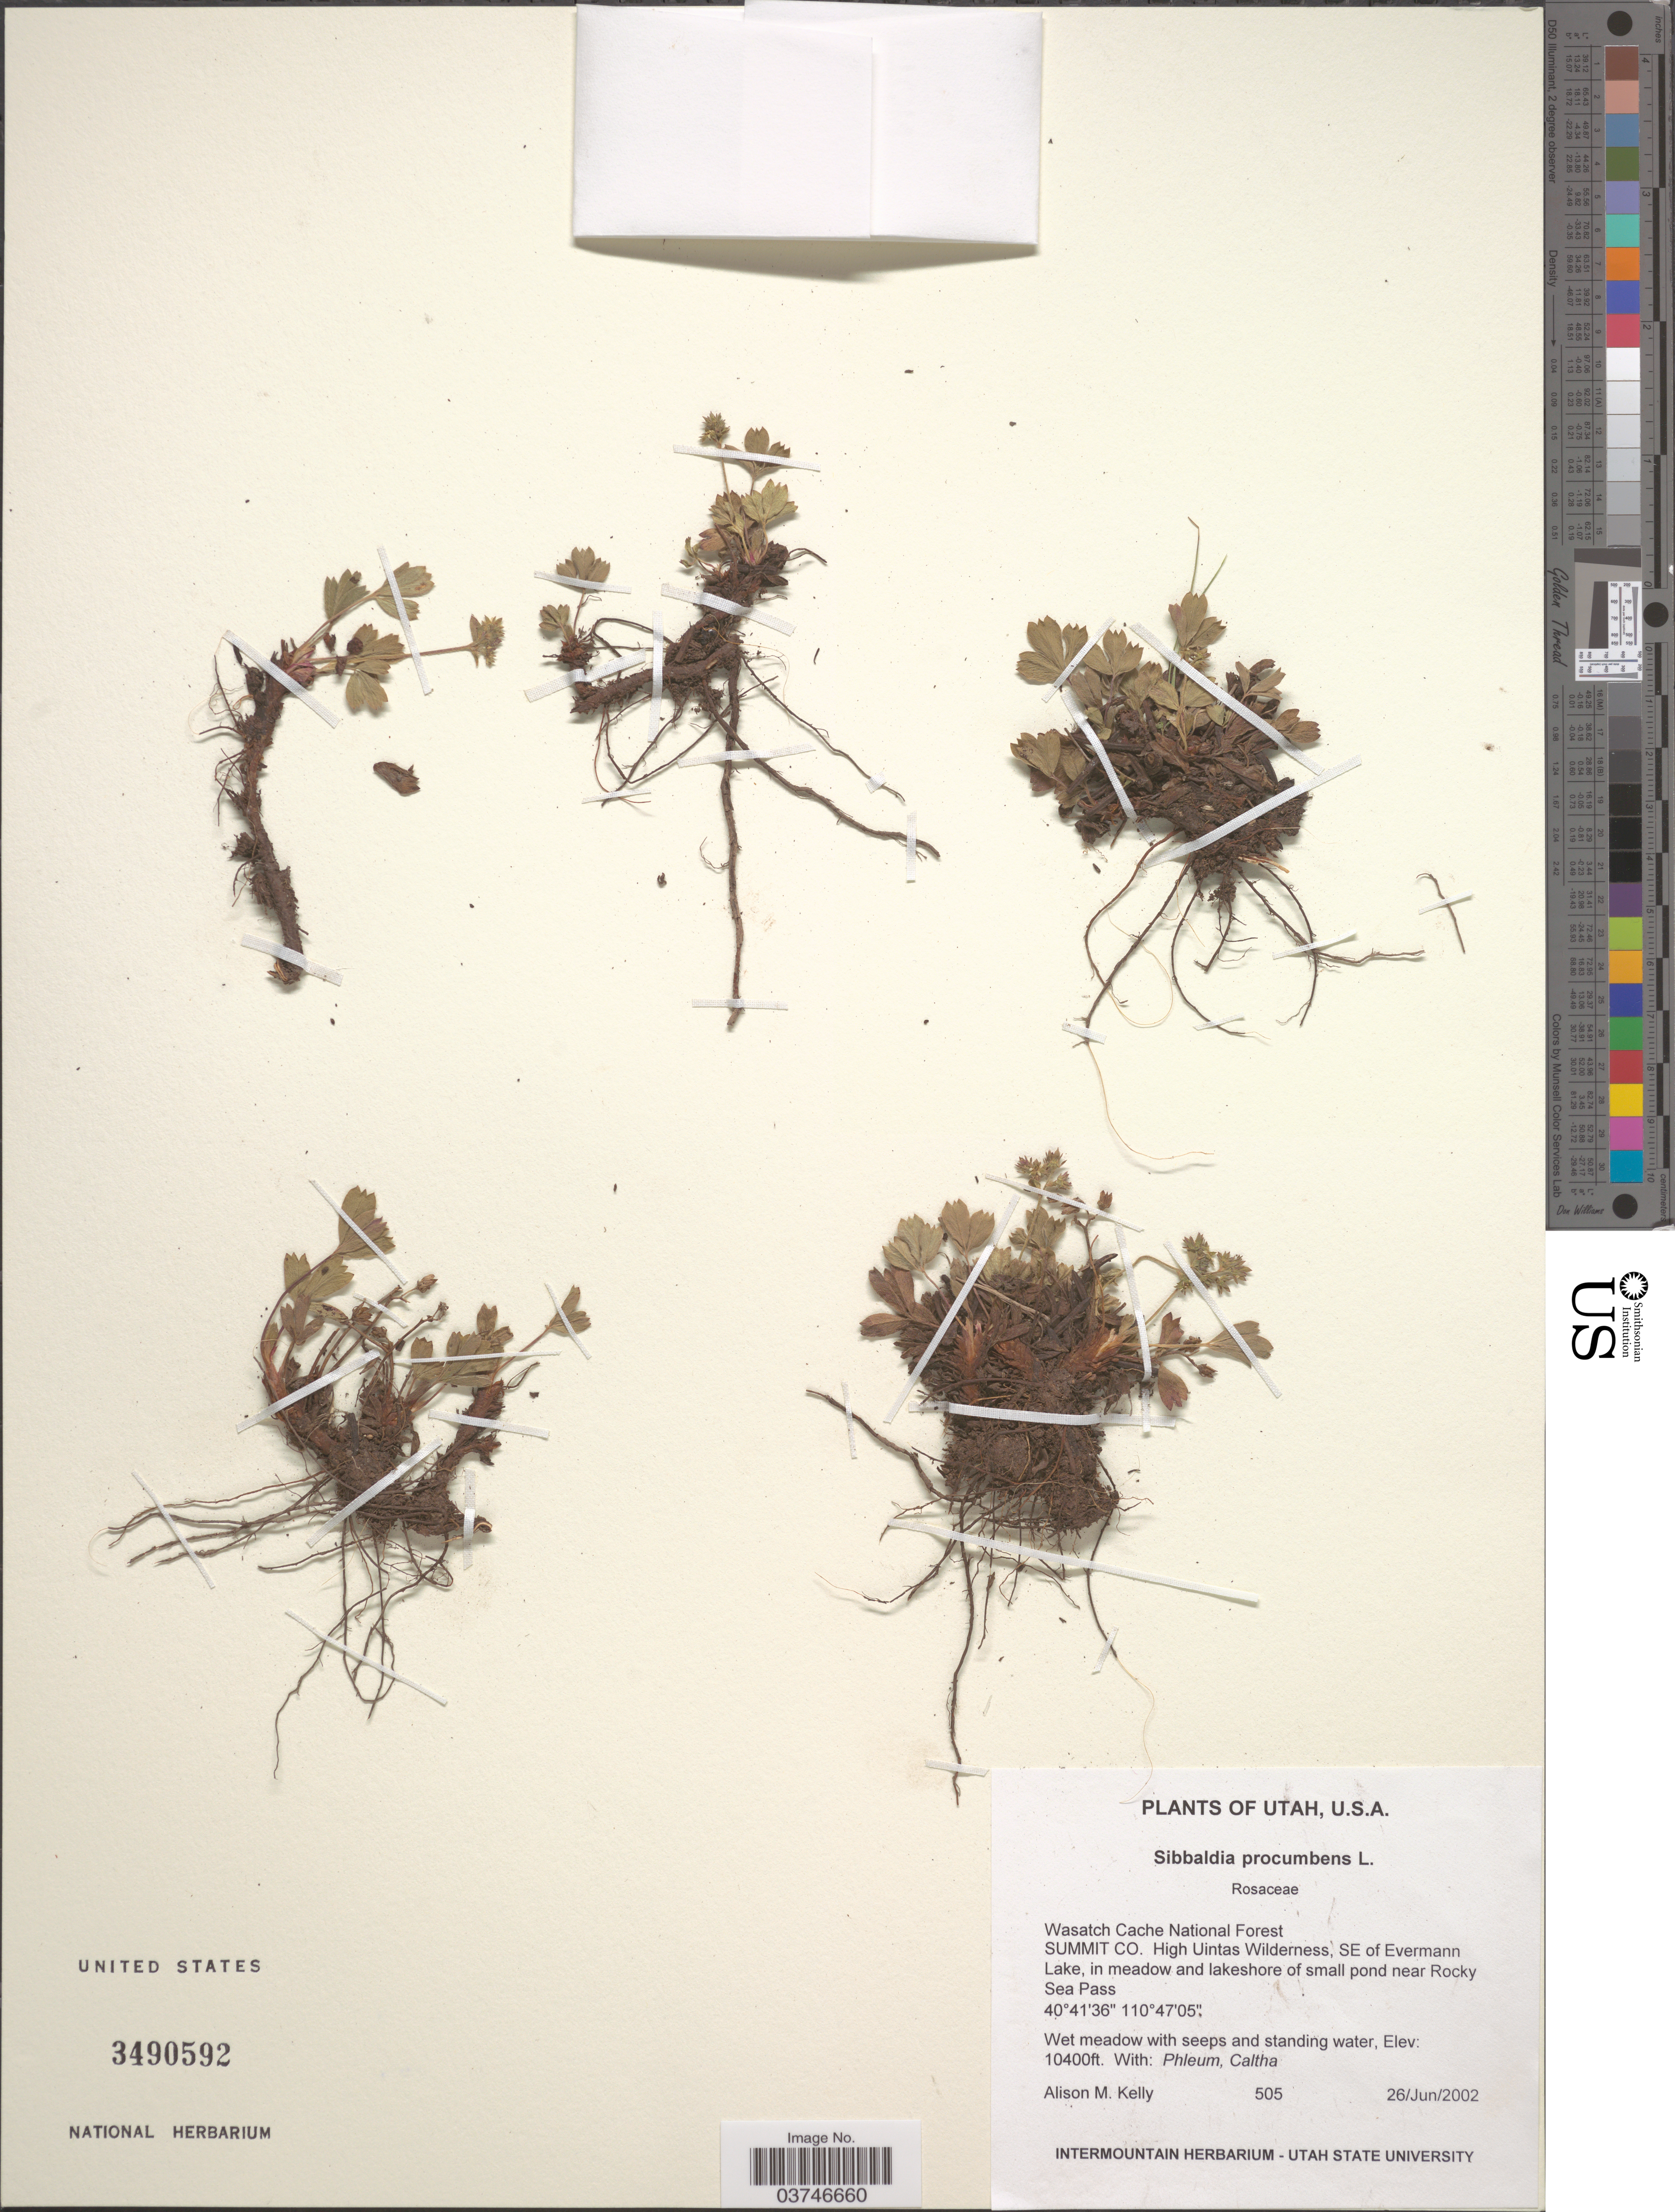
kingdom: Plantae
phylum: Tracheophyta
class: Magnoliopsida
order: Rosales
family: Rosaceae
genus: Sibbaldia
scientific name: Sibbaldia procumbens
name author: L.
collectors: A. Kelly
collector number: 505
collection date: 2002-06-26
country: United States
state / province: Utah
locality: Wasatch Cache National Forest. Summit Co. High Uintas Wilderness, SE of Evermann Lake, in meadow and lakeshore of small pond near Rocky Sea Pass.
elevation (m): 3170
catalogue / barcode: US 3490592